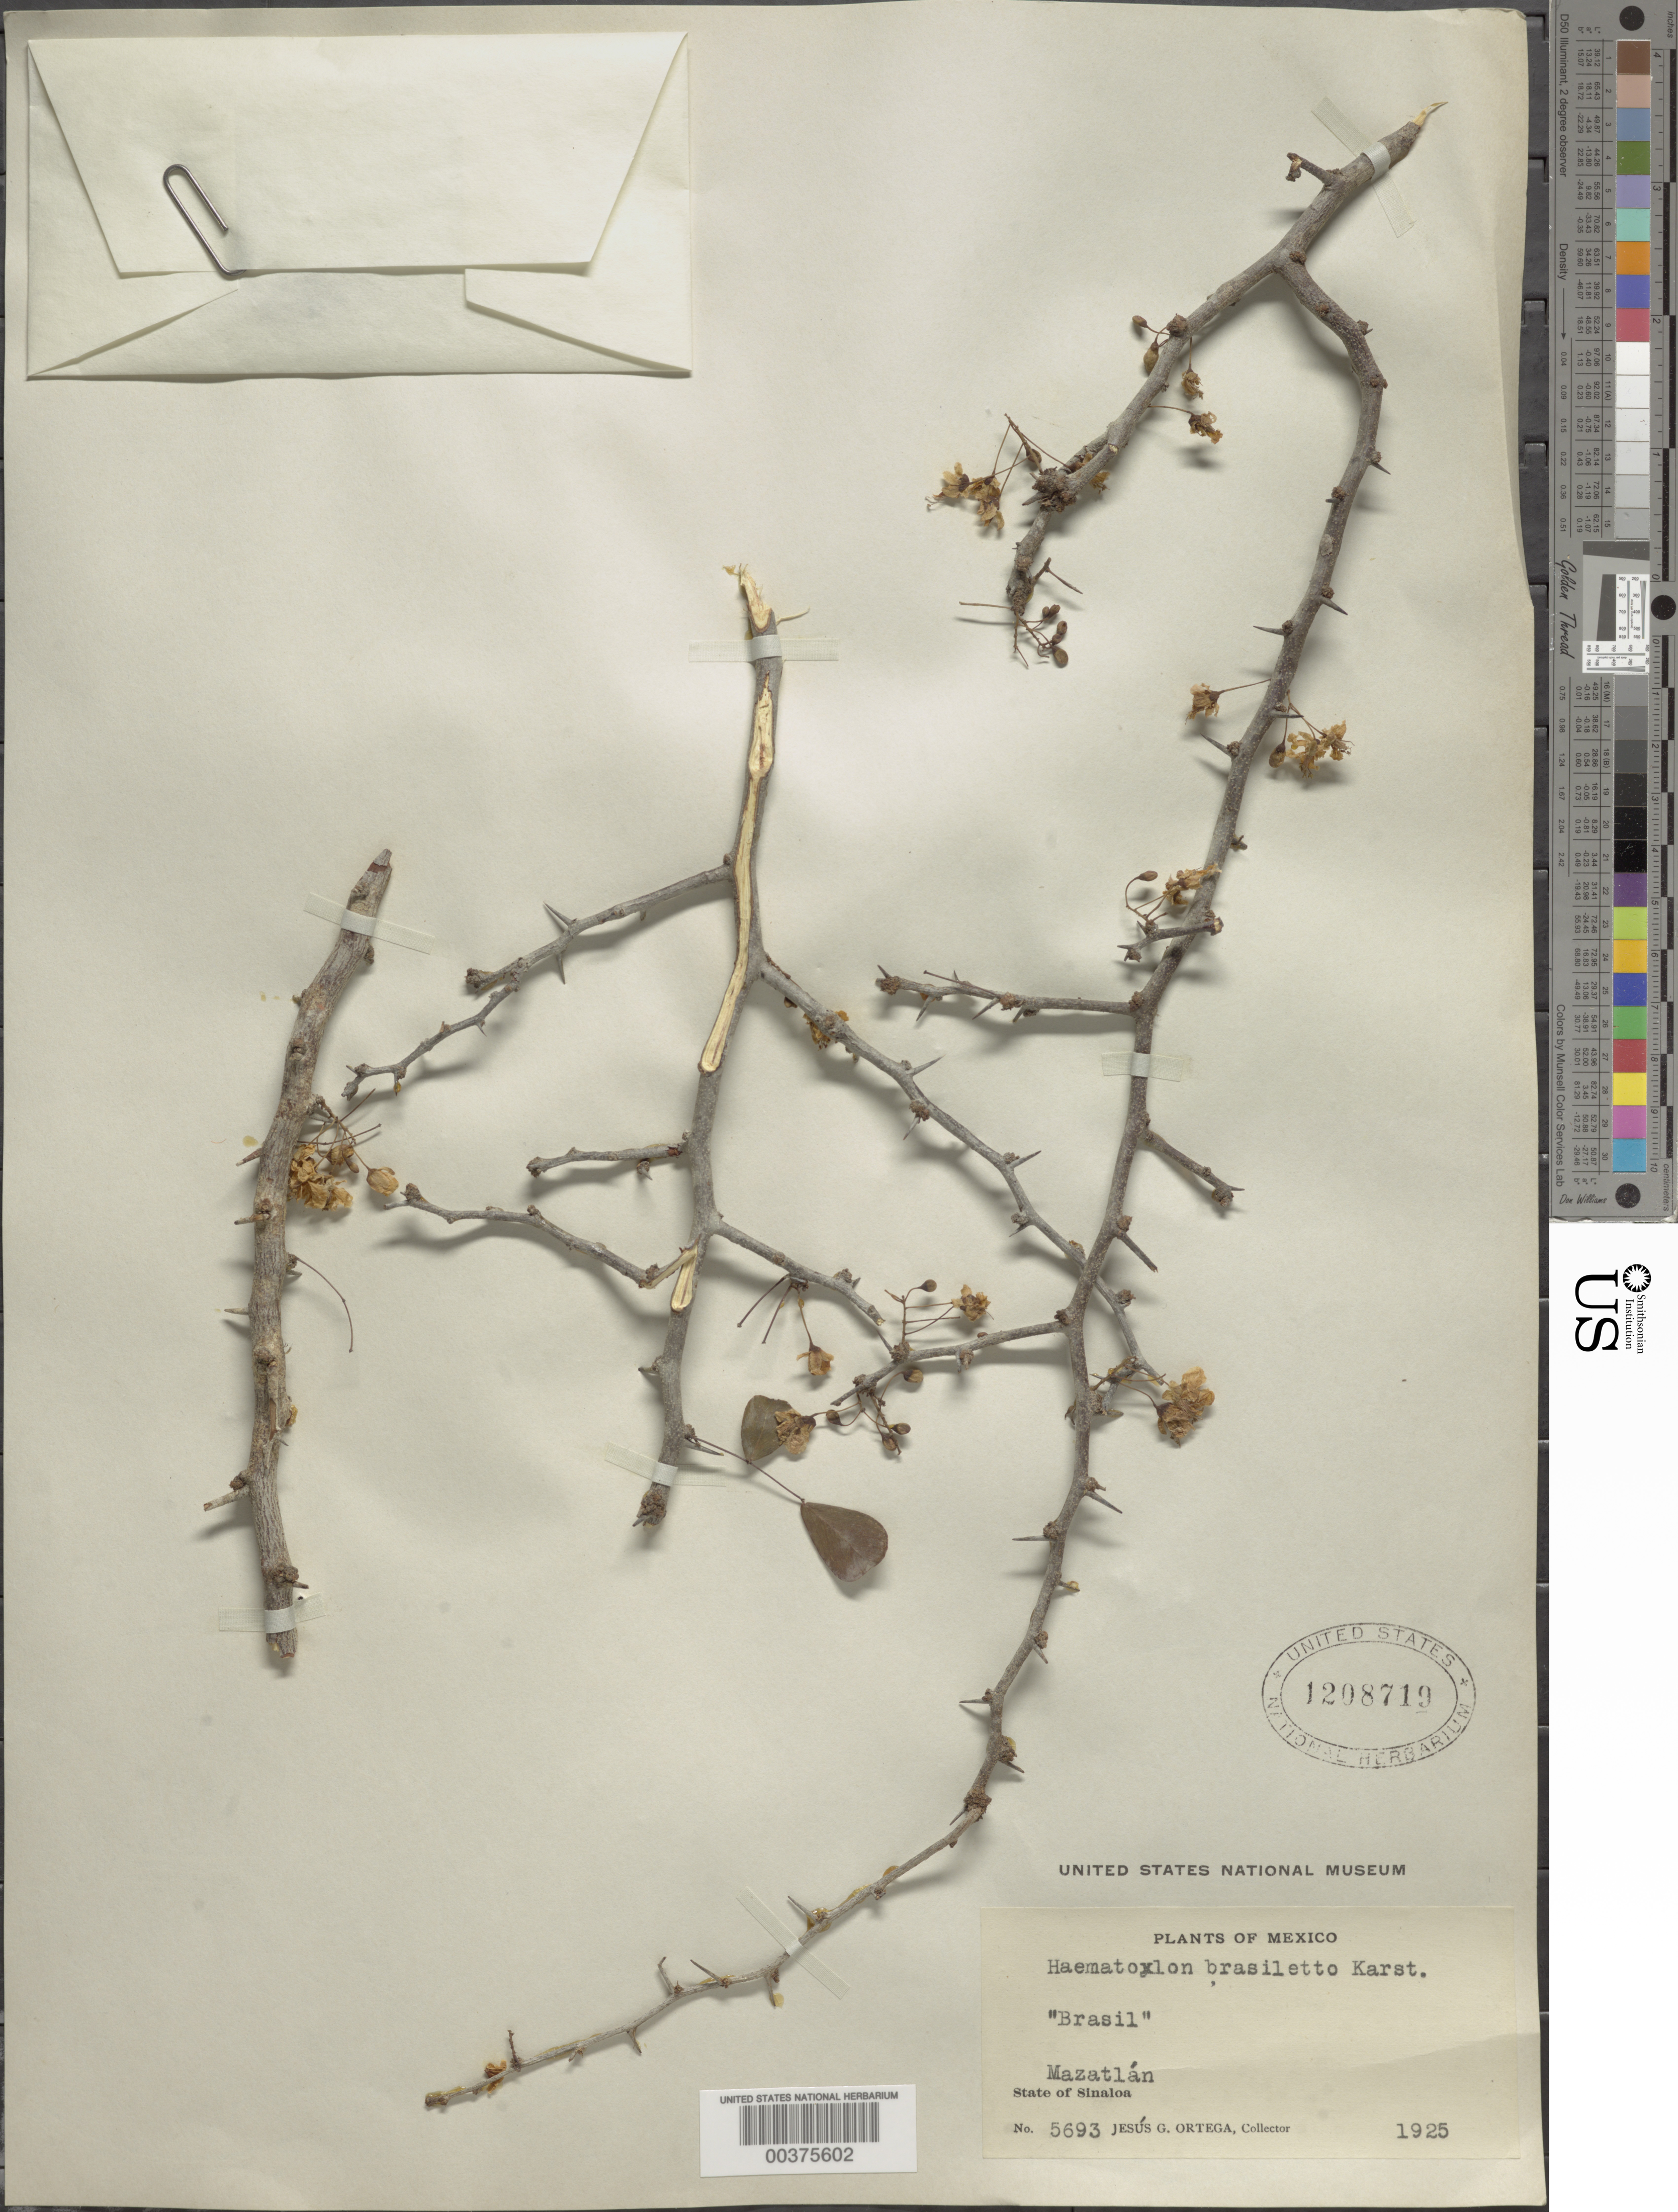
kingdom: Plantae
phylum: Tracheophyta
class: Magnoliopsida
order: Fabales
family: Fabaceae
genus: Haematoxylum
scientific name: Haematoxylum brasiletto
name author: H. Karst.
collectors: J. Ortega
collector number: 5693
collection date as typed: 1925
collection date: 1925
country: Mexico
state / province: Sinaloa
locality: Mazatlan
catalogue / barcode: US 1208719